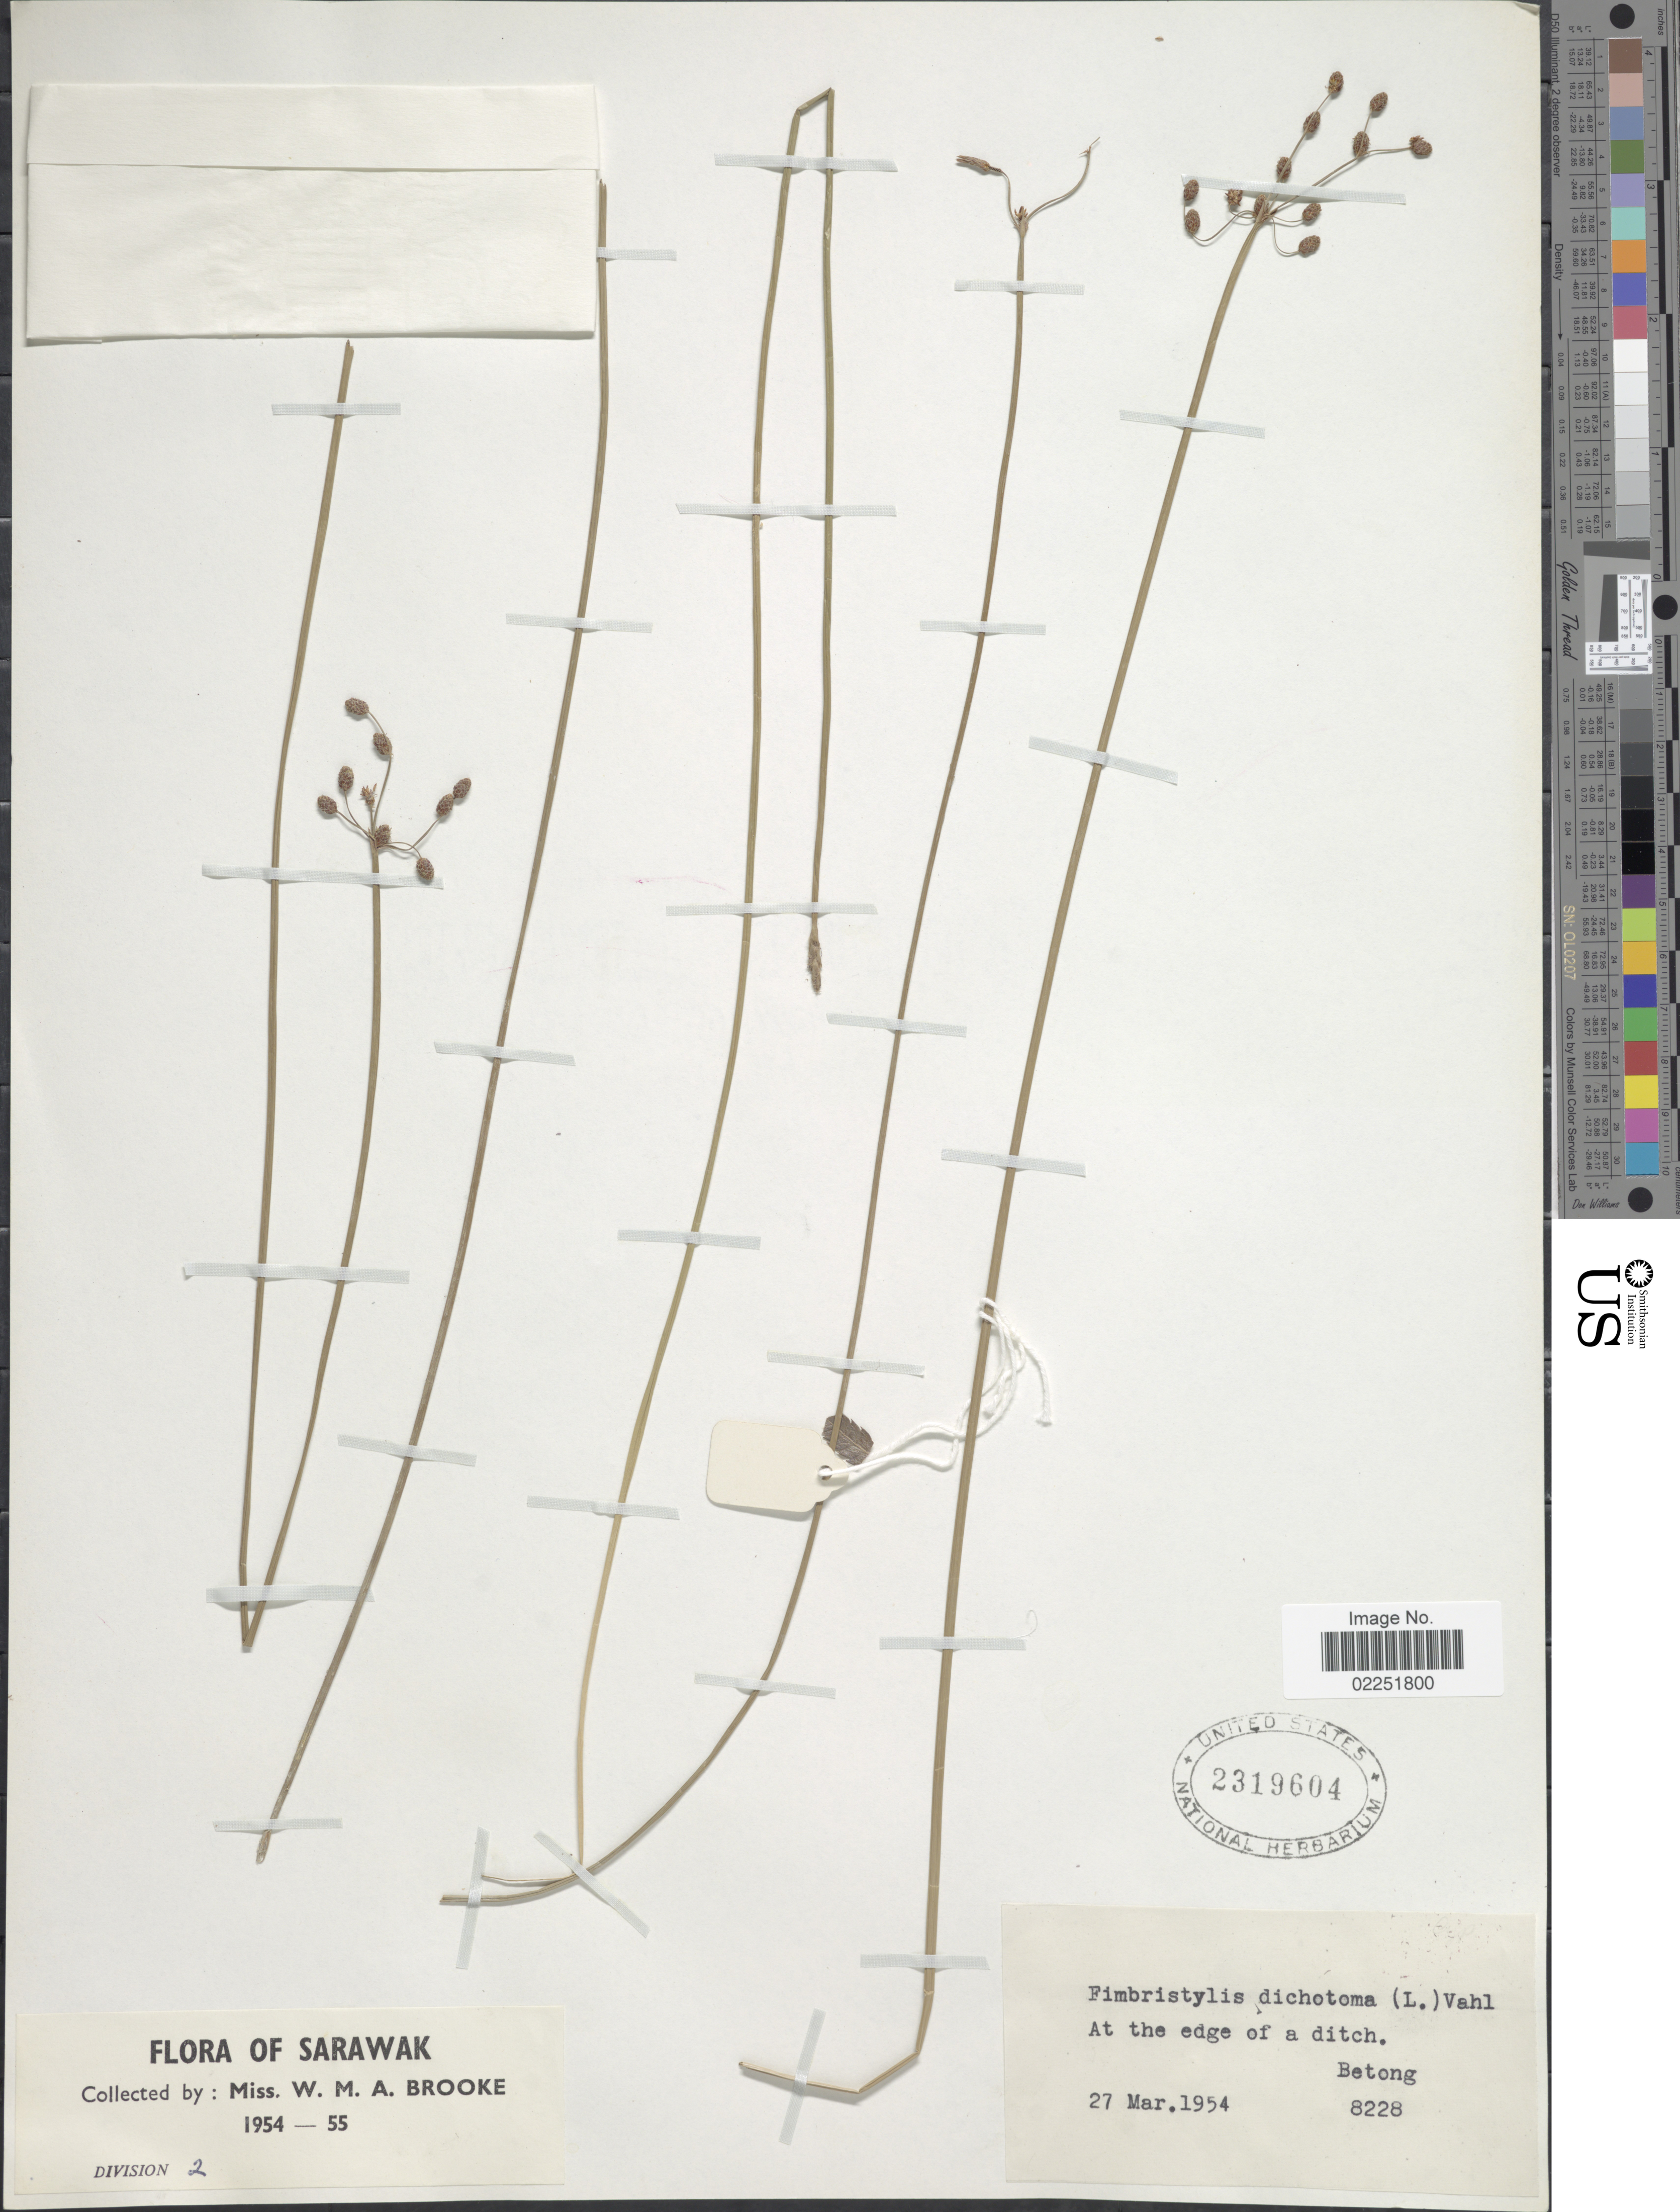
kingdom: Plantae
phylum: Tracheophyta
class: Liliopsida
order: Poales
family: Cyperaceae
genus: Fimbristylis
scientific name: Fimbristylis dichotoma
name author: (L.) Vahl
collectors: W. Brooke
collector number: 8228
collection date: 1954-03-27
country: Malaysia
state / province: Sarawak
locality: Betong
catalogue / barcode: US 2319604